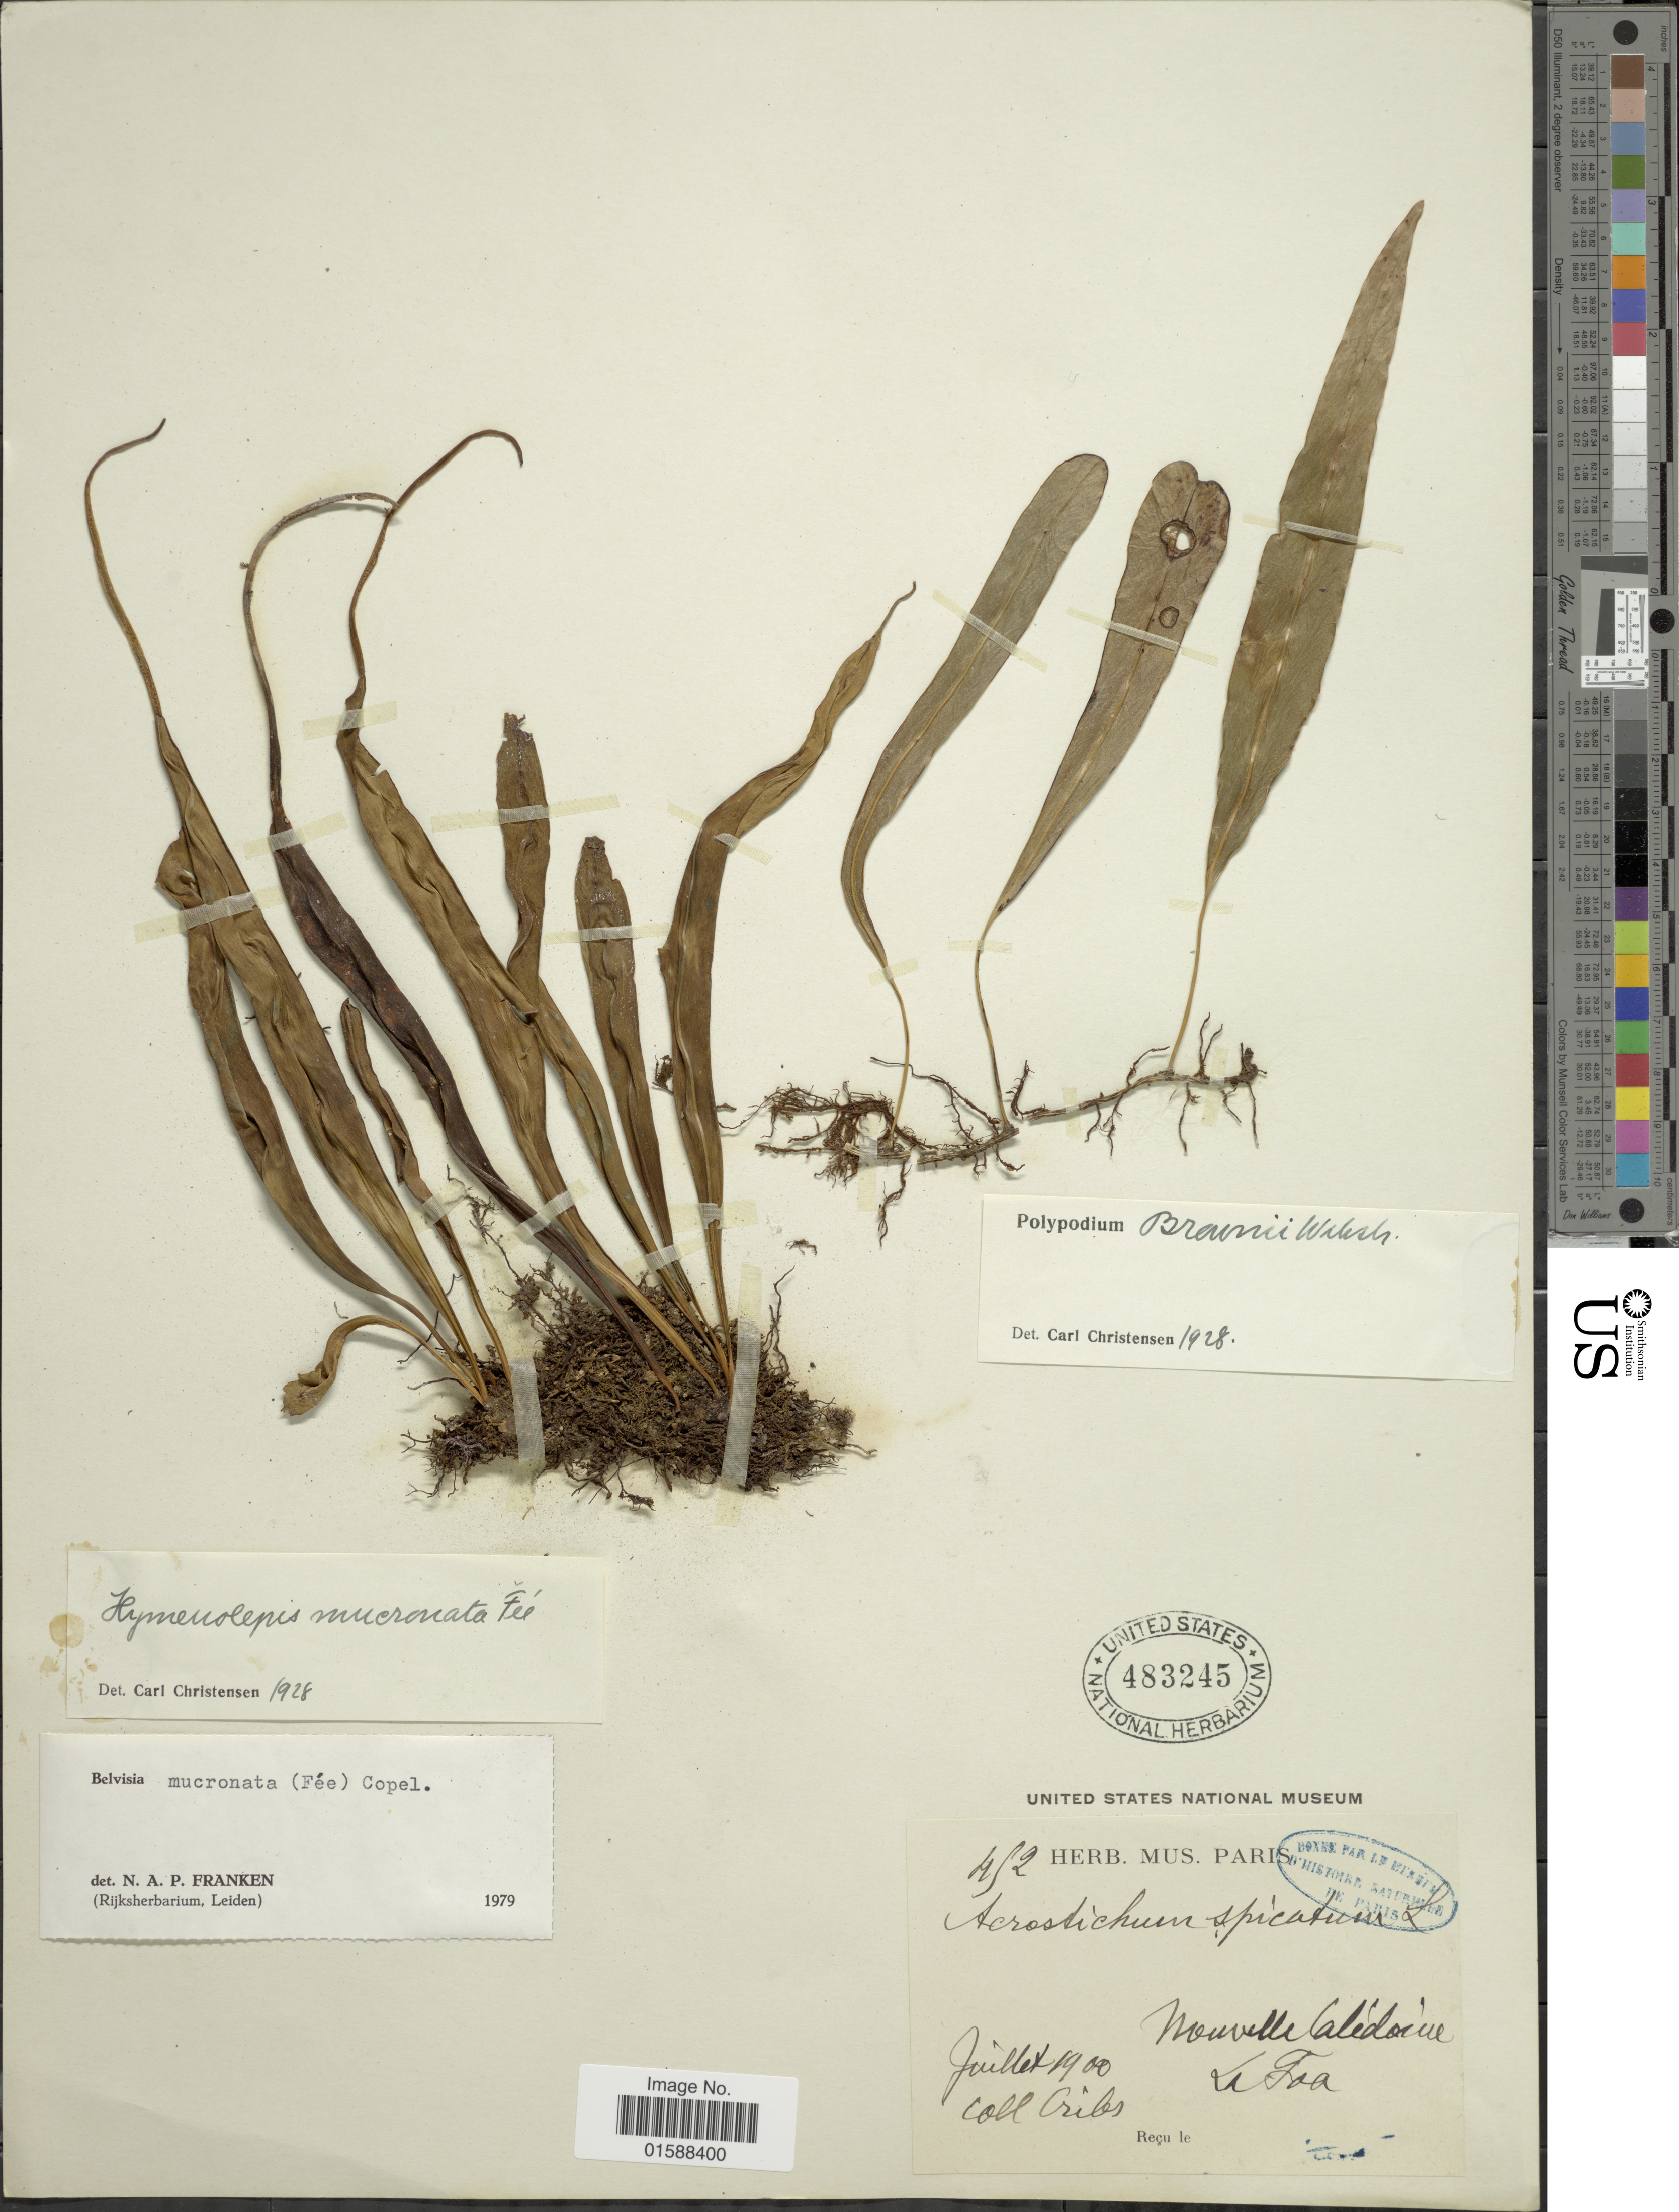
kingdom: Plantae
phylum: Tracheophyta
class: Polypodiopsida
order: Polypodiales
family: Polypodiaceae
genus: Lepisorus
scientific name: Lepisorus mucronatus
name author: (Fée) Li S. Wang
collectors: Cribs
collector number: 452*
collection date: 1900-07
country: New Caledonia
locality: La Foa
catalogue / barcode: US 483245